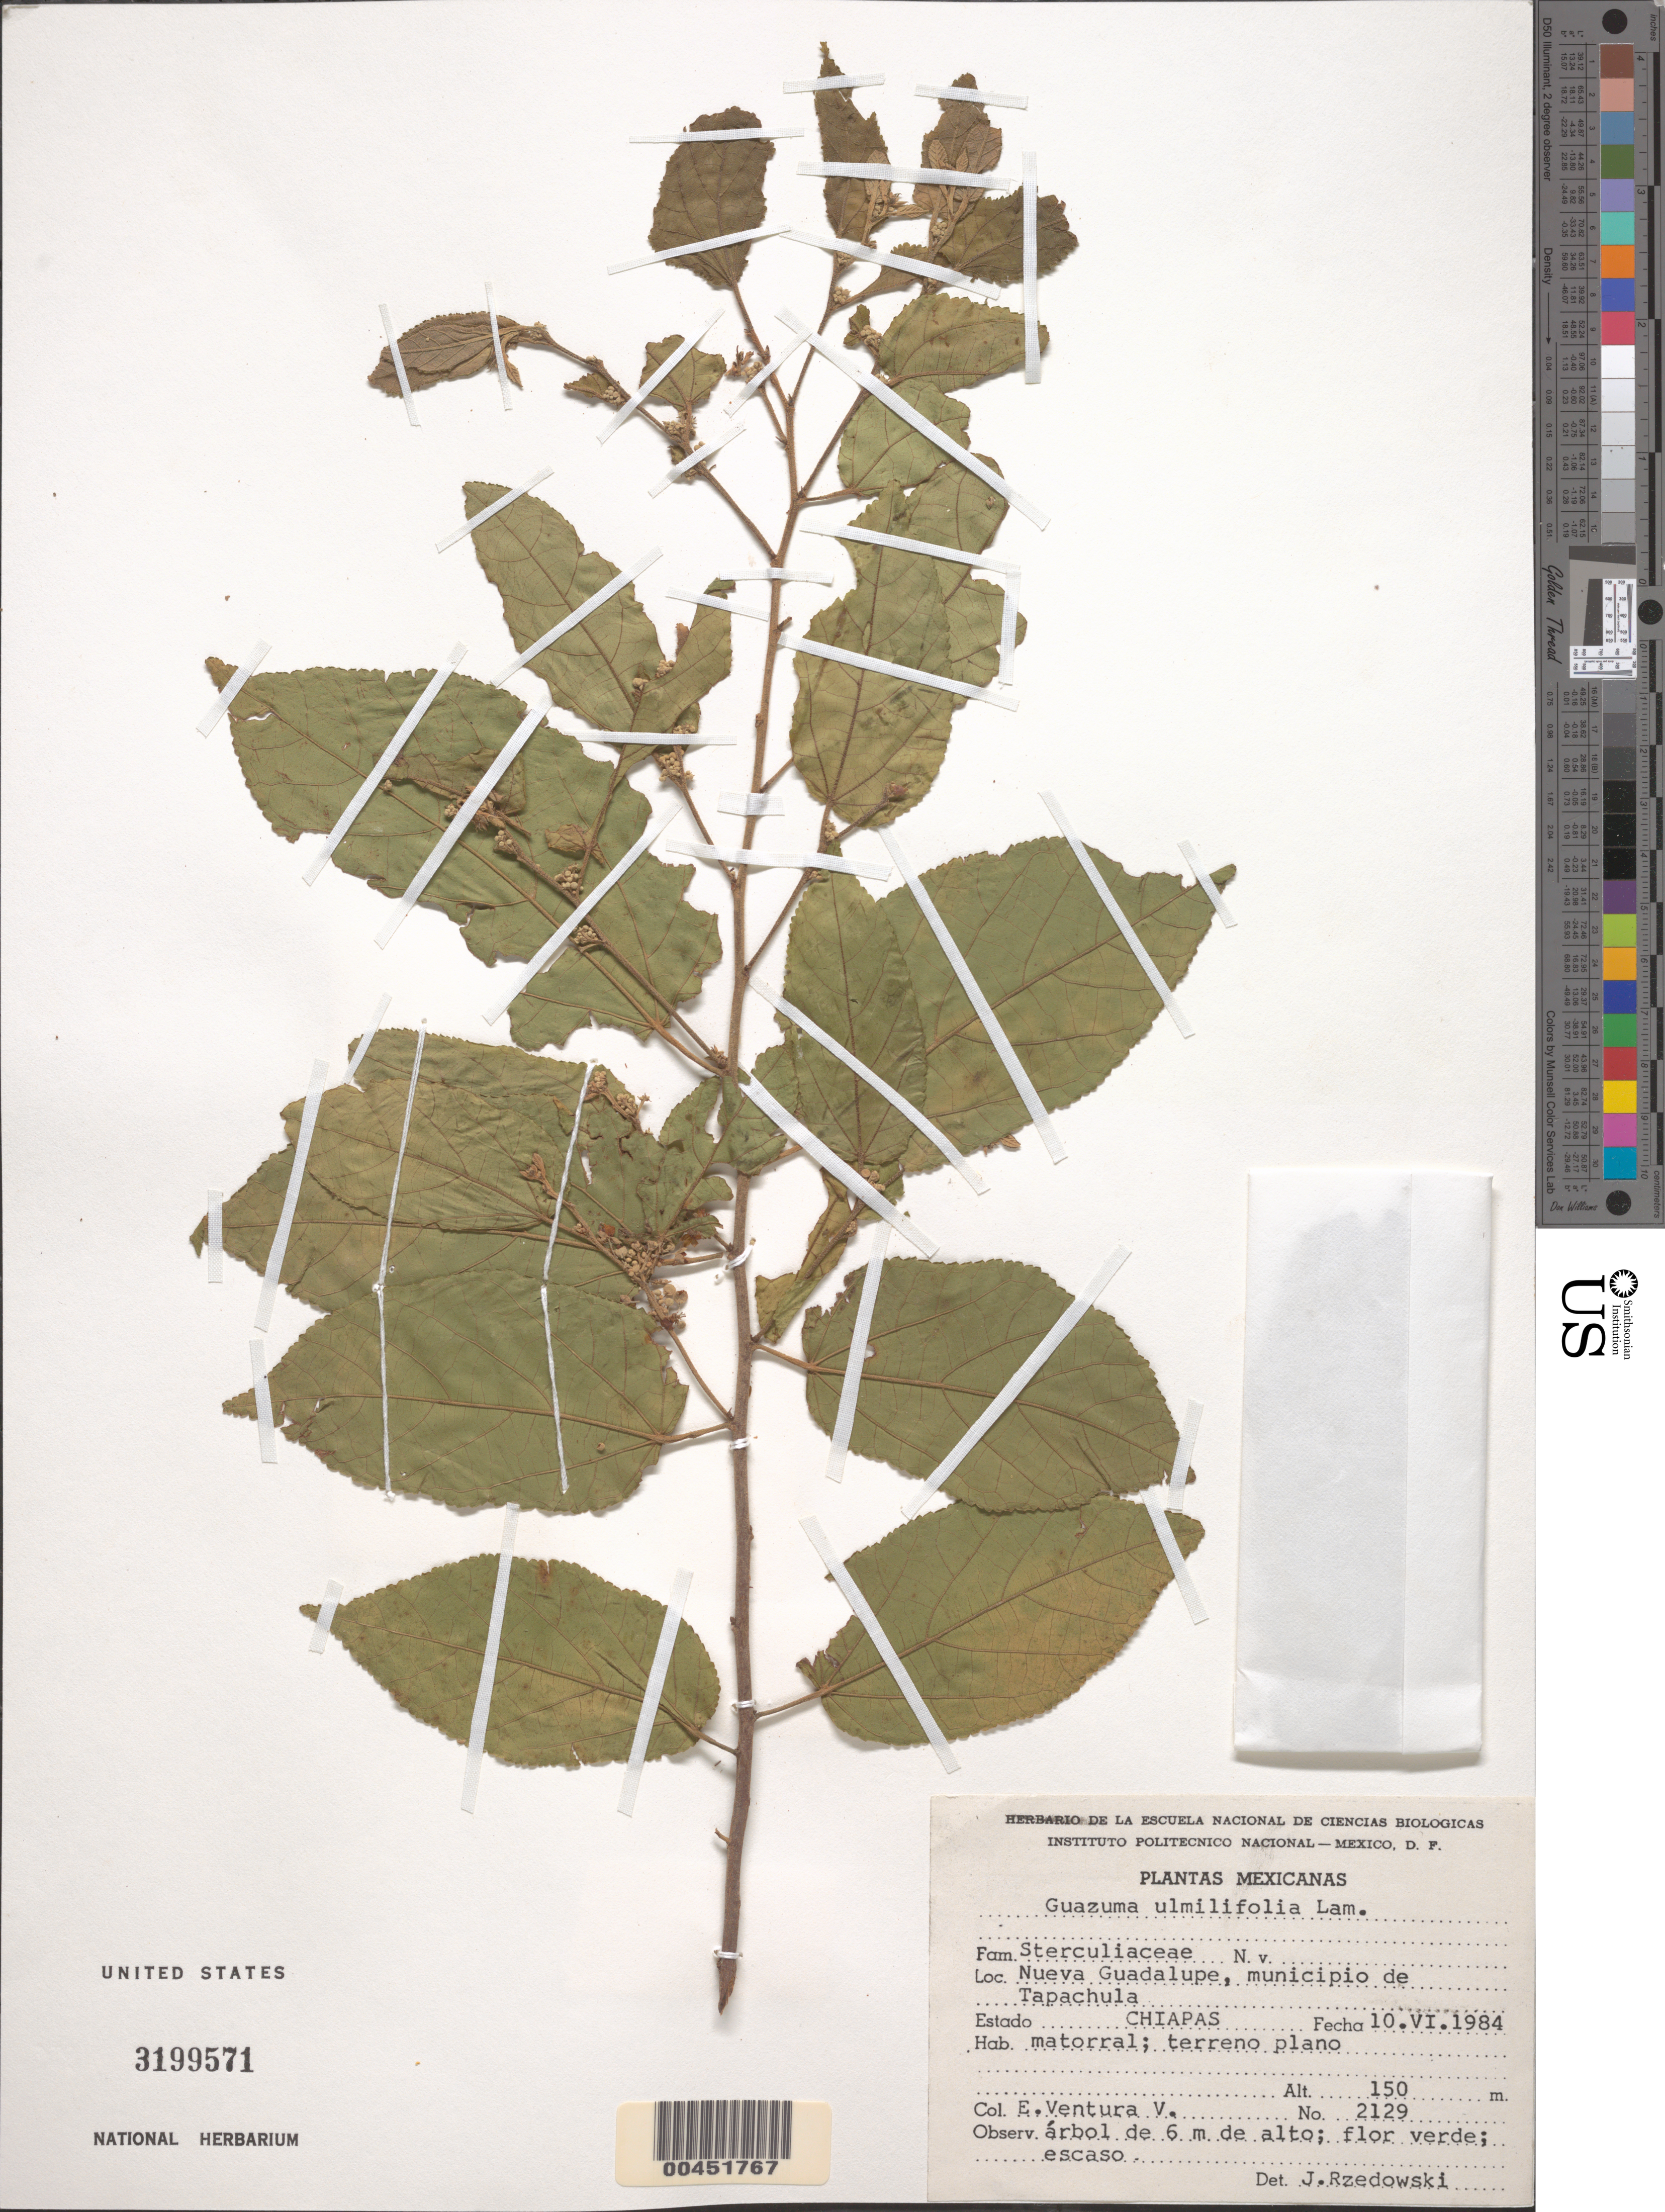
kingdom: Plantae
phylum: Tracheophyta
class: Magnoliopsida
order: Malvales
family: Malvaceae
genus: Guazuma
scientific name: Guazuma ulmifolia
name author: Lam.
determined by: Rzedowski, J.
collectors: E. Ventura-V.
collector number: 2129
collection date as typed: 10 Jun 1984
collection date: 1984-06-10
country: Mexico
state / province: Chiapas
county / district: Tapachula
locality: Nueva Guadalupe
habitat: mattorral; terreno plano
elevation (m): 150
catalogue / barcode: US 3199571